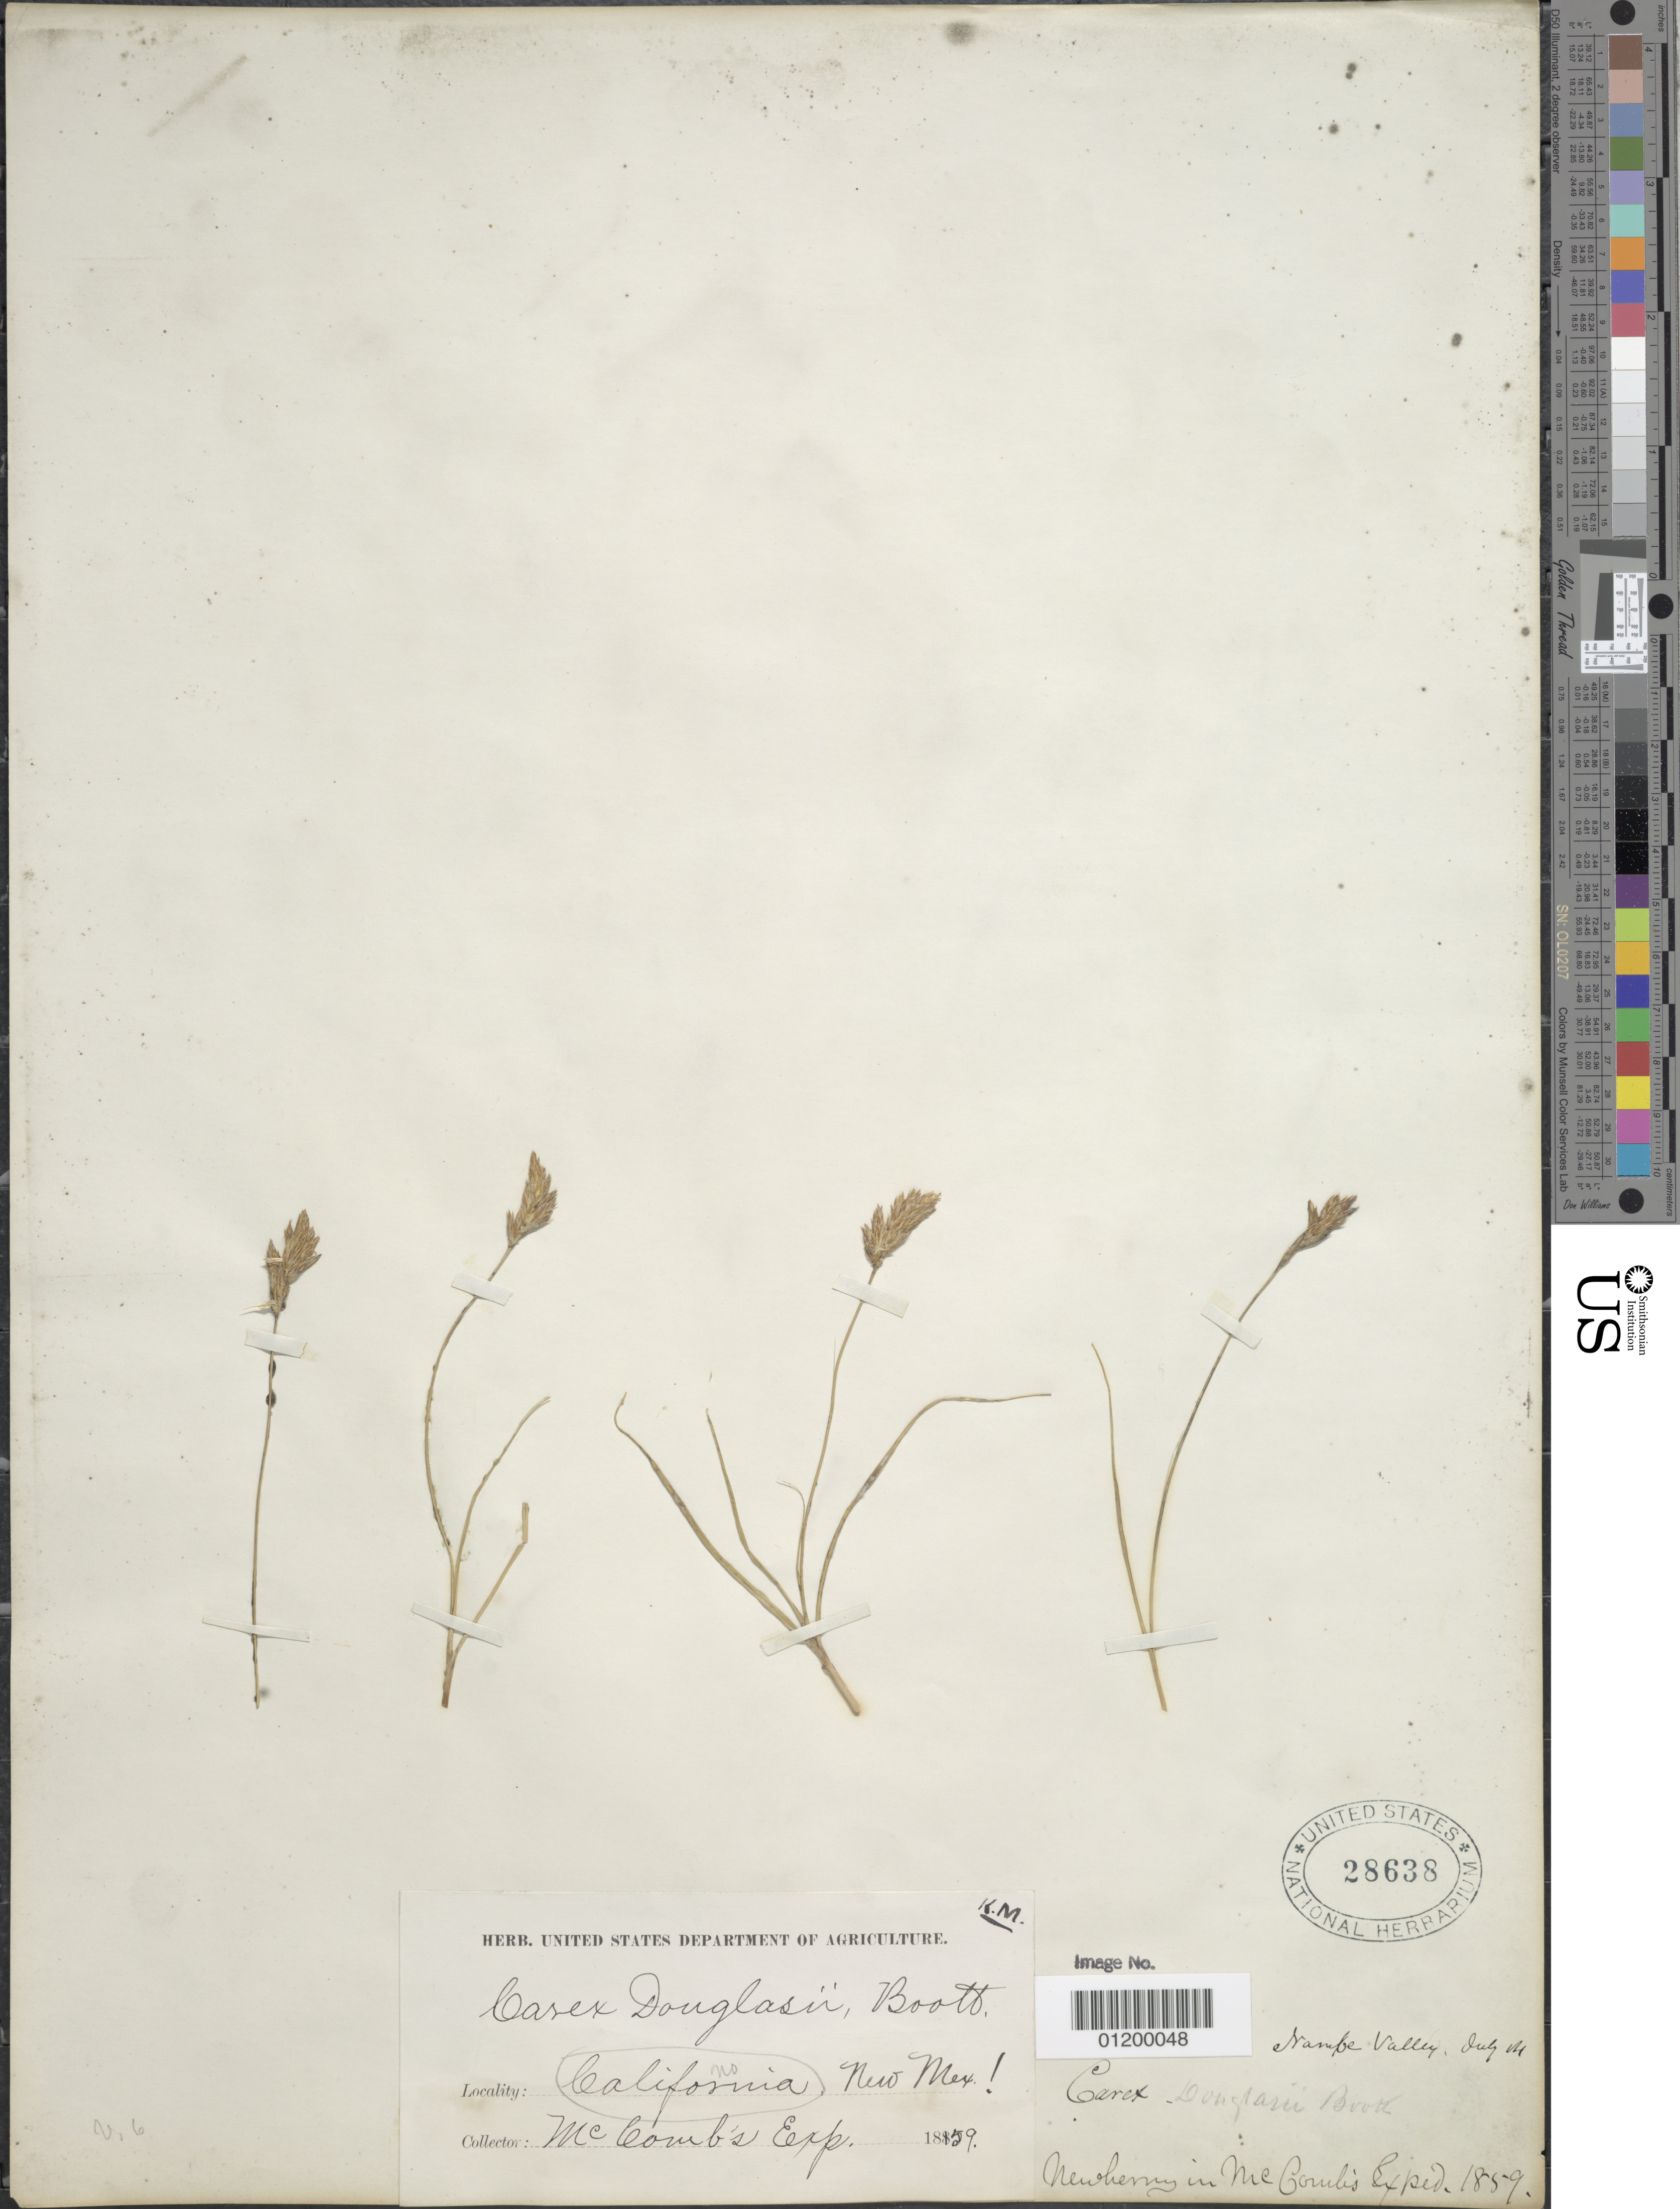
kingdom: Plantae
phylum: Tracheophyta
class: Liliopsida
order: Poales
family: Cyperaceae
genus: Carex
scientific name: Carex douglasii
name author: Boott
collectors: J. S. Newberry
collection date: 1859-07-14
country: United States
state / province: New Mexico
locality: Nambe Valley.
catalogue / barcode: US 28638